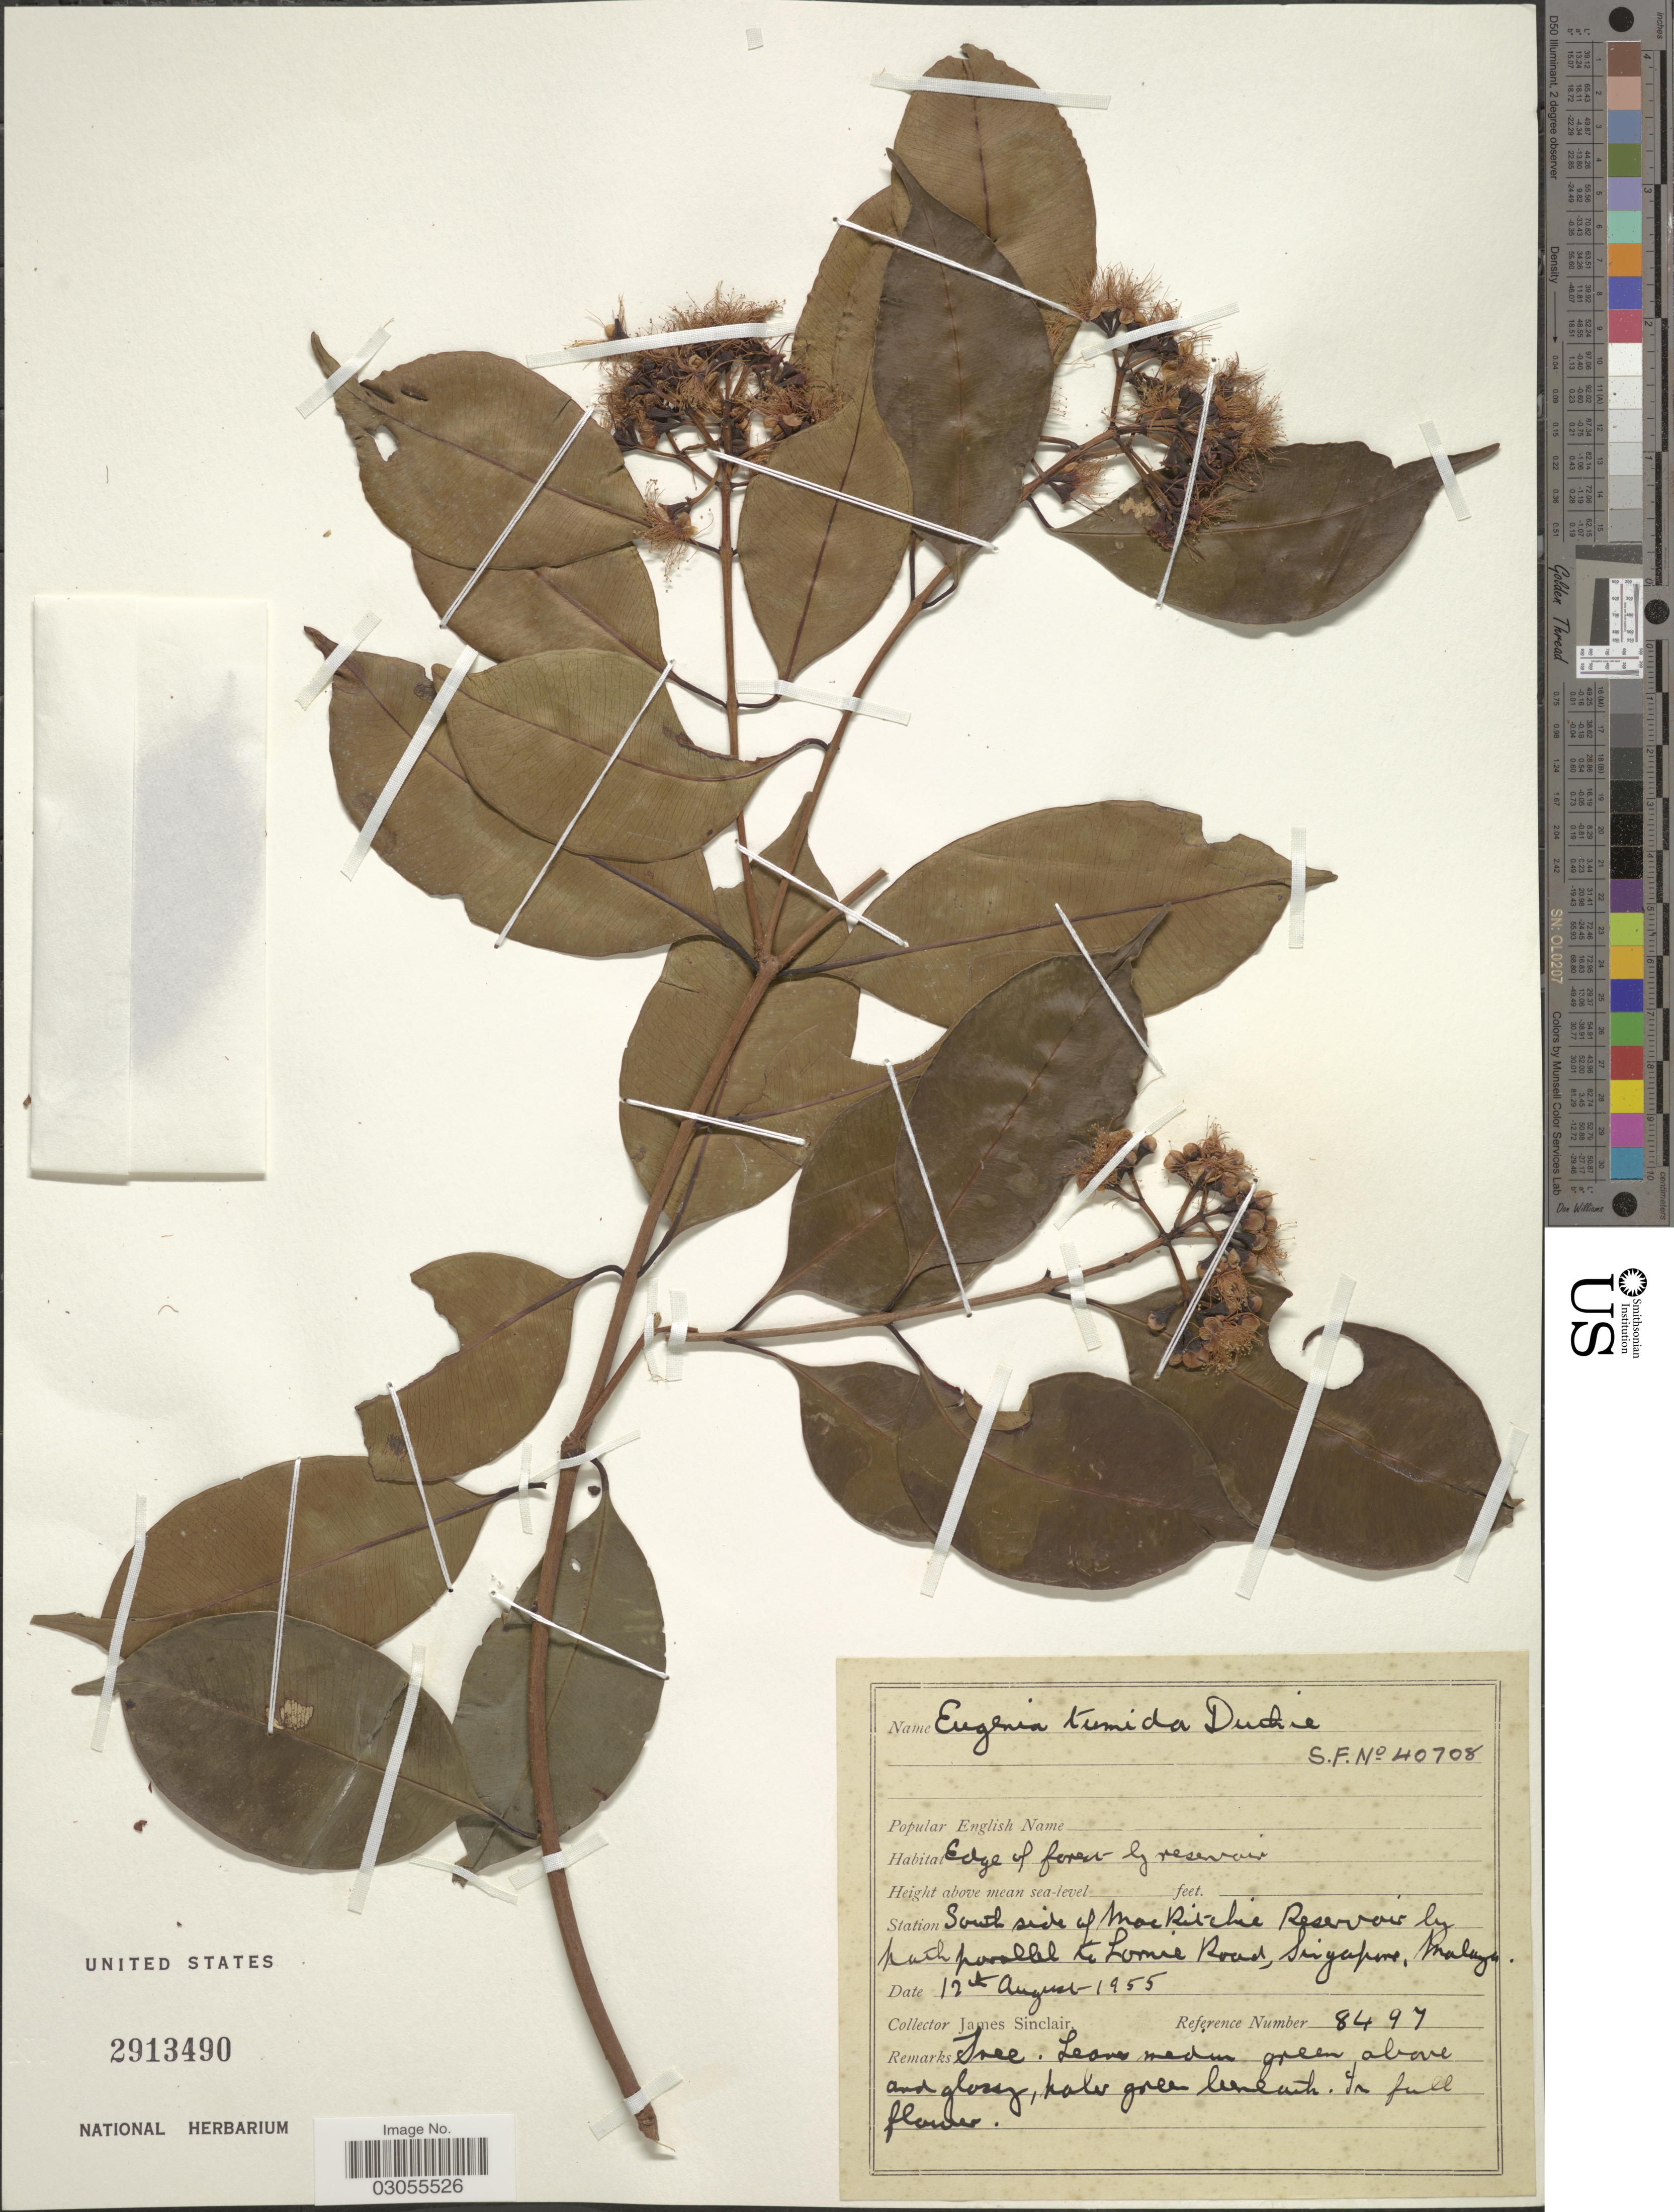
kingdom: Plantae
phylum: Tracheophyta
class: Magnoliopsida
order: Myrtales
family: Myrtaceae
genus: Syzygium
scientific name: Syzygium pyrifolium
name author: (Blume) DC.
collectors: J. Sinclair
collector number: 8497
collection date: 1955-08-12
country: Singapore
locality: South side of MacRitchie Reservoir by path parallel to Lornie Road, Malaya.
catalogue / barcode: US 2913490